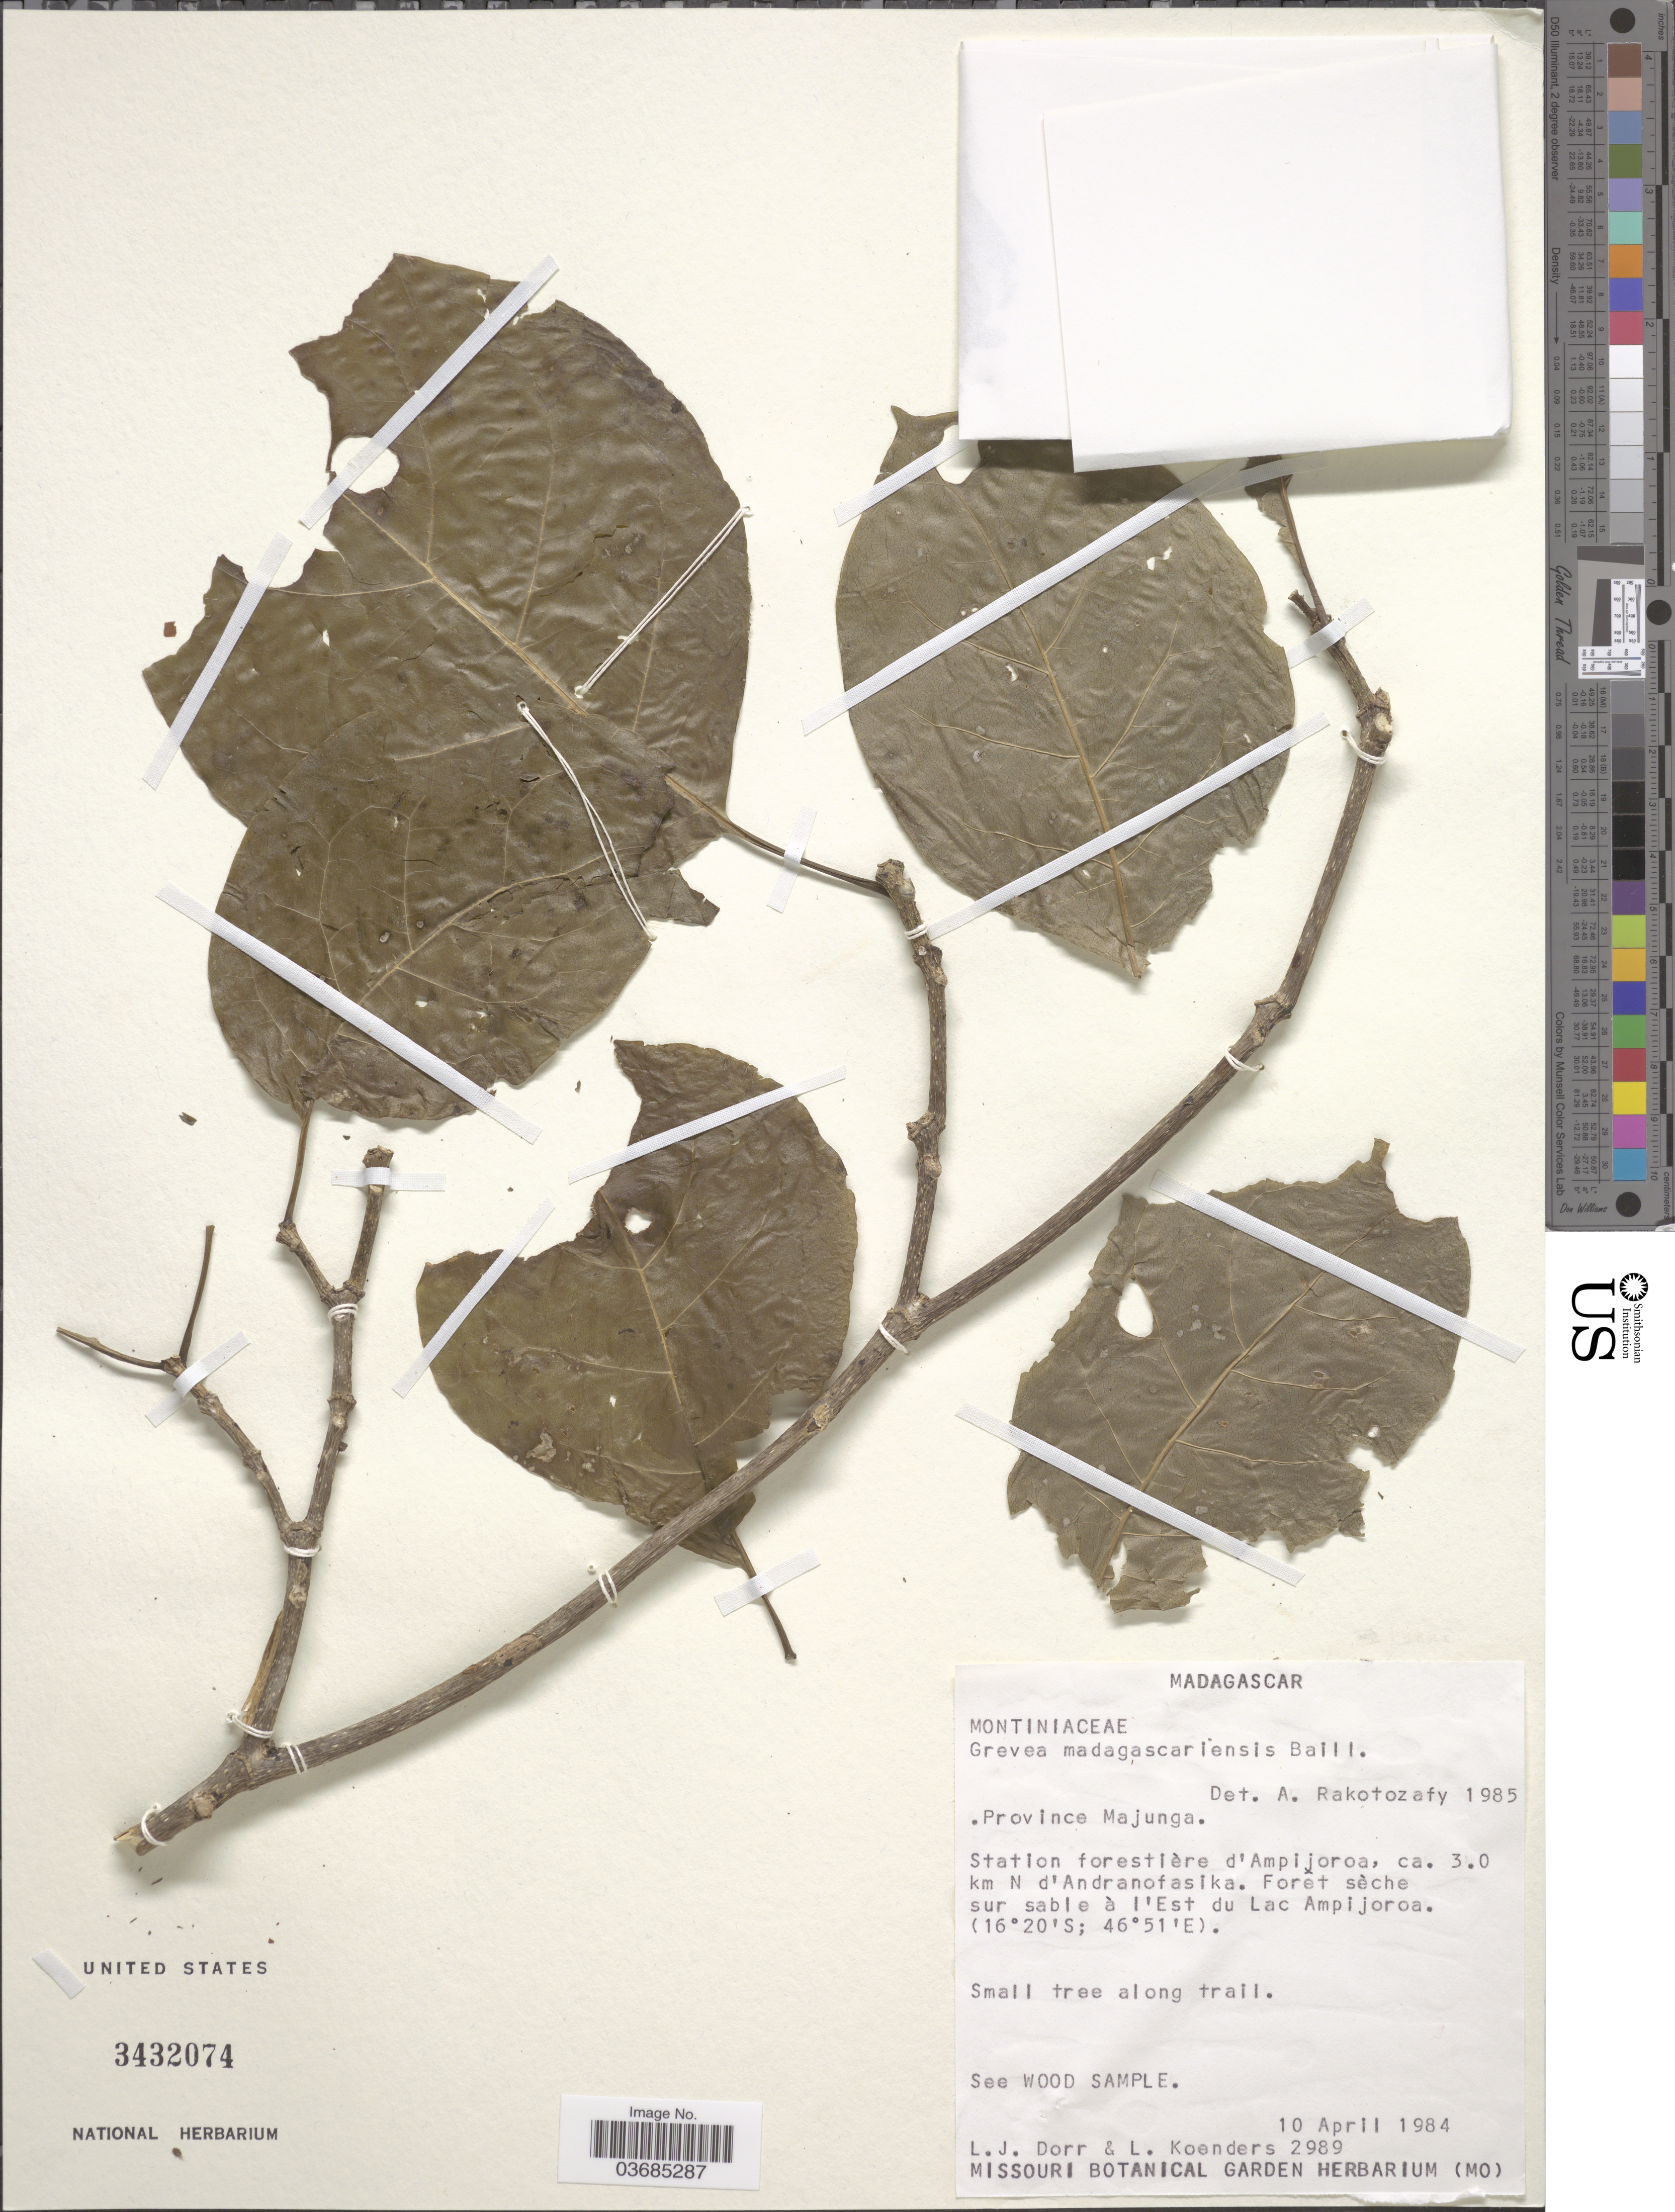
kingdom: Plantae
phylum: Tracheophyta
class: Magnoliopsida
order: Solanales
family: Montiniaceae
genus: Grevea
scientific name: Grevea madagascariensis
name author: Baill.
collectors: L. J. Dorr & L. Koenders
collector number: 2989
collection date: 1984-04-10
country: Madagascar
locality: Province Majunga. Station forestière d'Ampijoroa, ca. 3.0 km N d'Andranofasika. Forêt sèche sur sable à l'Est du Lac Ampijoroa.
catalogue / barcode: US 3432074